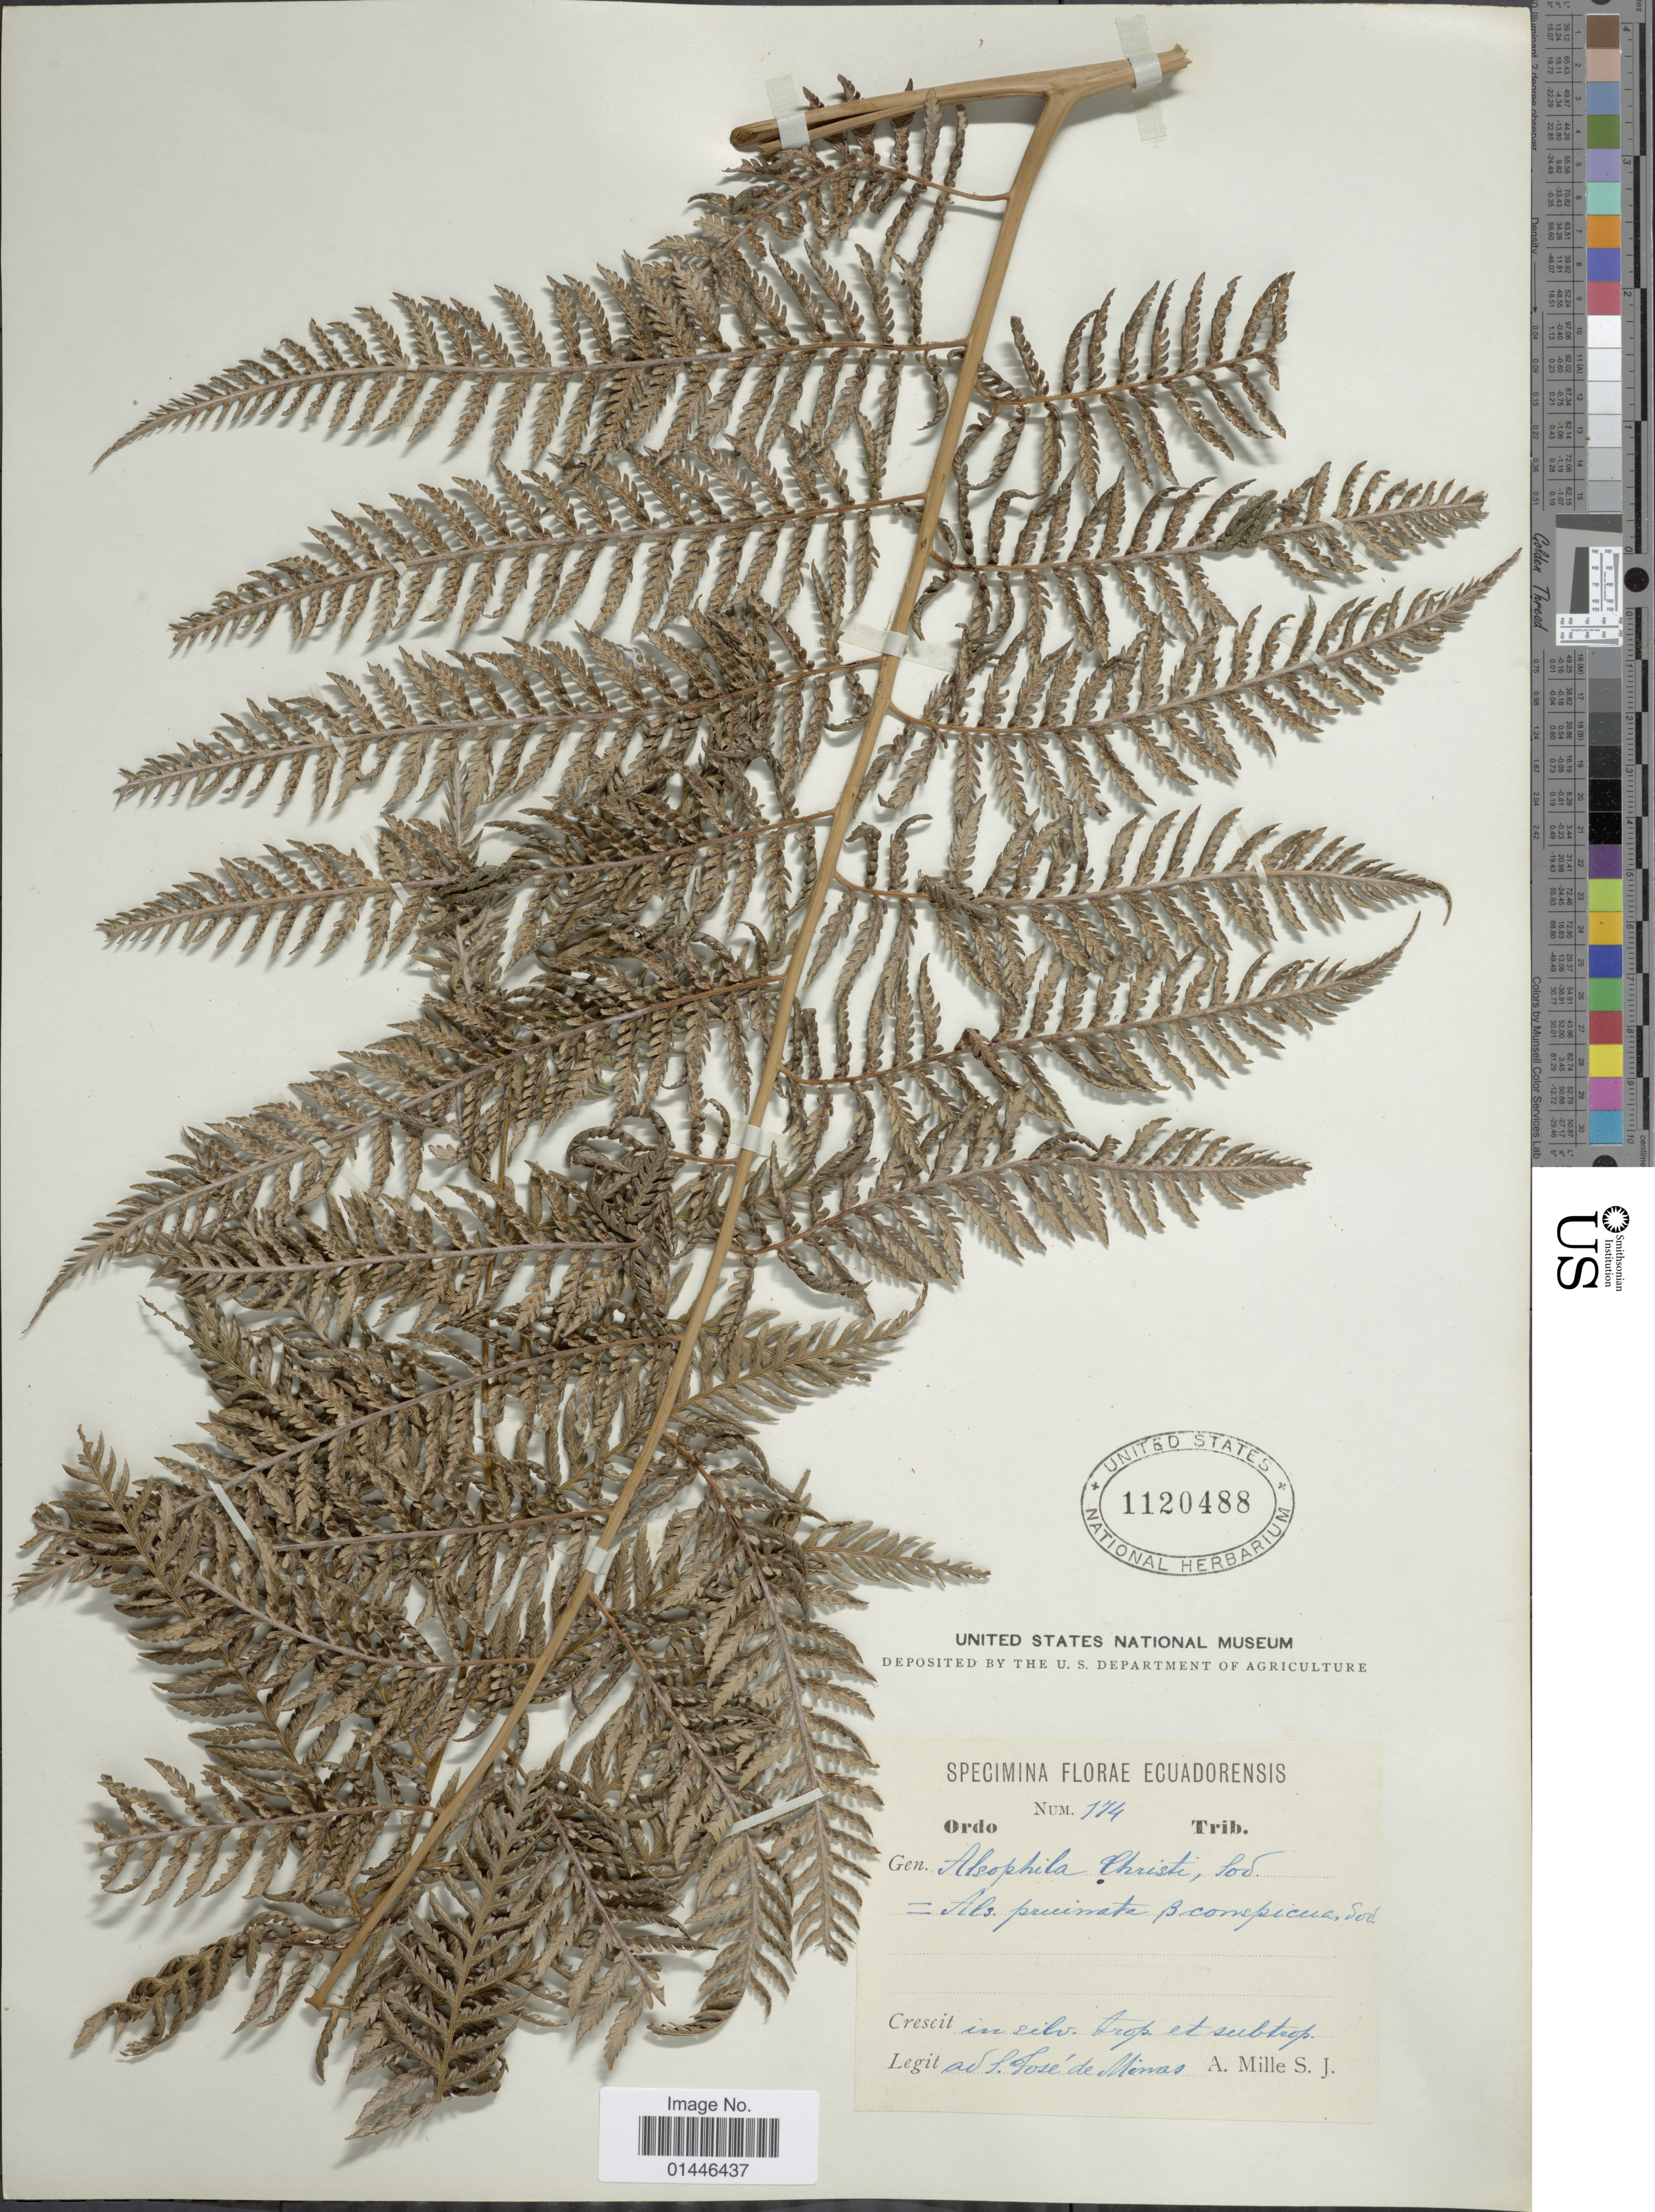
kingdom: Plantae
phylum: Tracheophyta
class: Polypodiopsida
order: Cyatheales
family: Dicksoniaceae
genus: Lophosoria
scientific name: Lophosoria quadripinnata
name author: (J.F. Gmel.) C. Chr.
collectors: A. Mille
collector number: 174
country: Ecuador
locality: S. José de Minas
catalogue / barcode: US 1120488